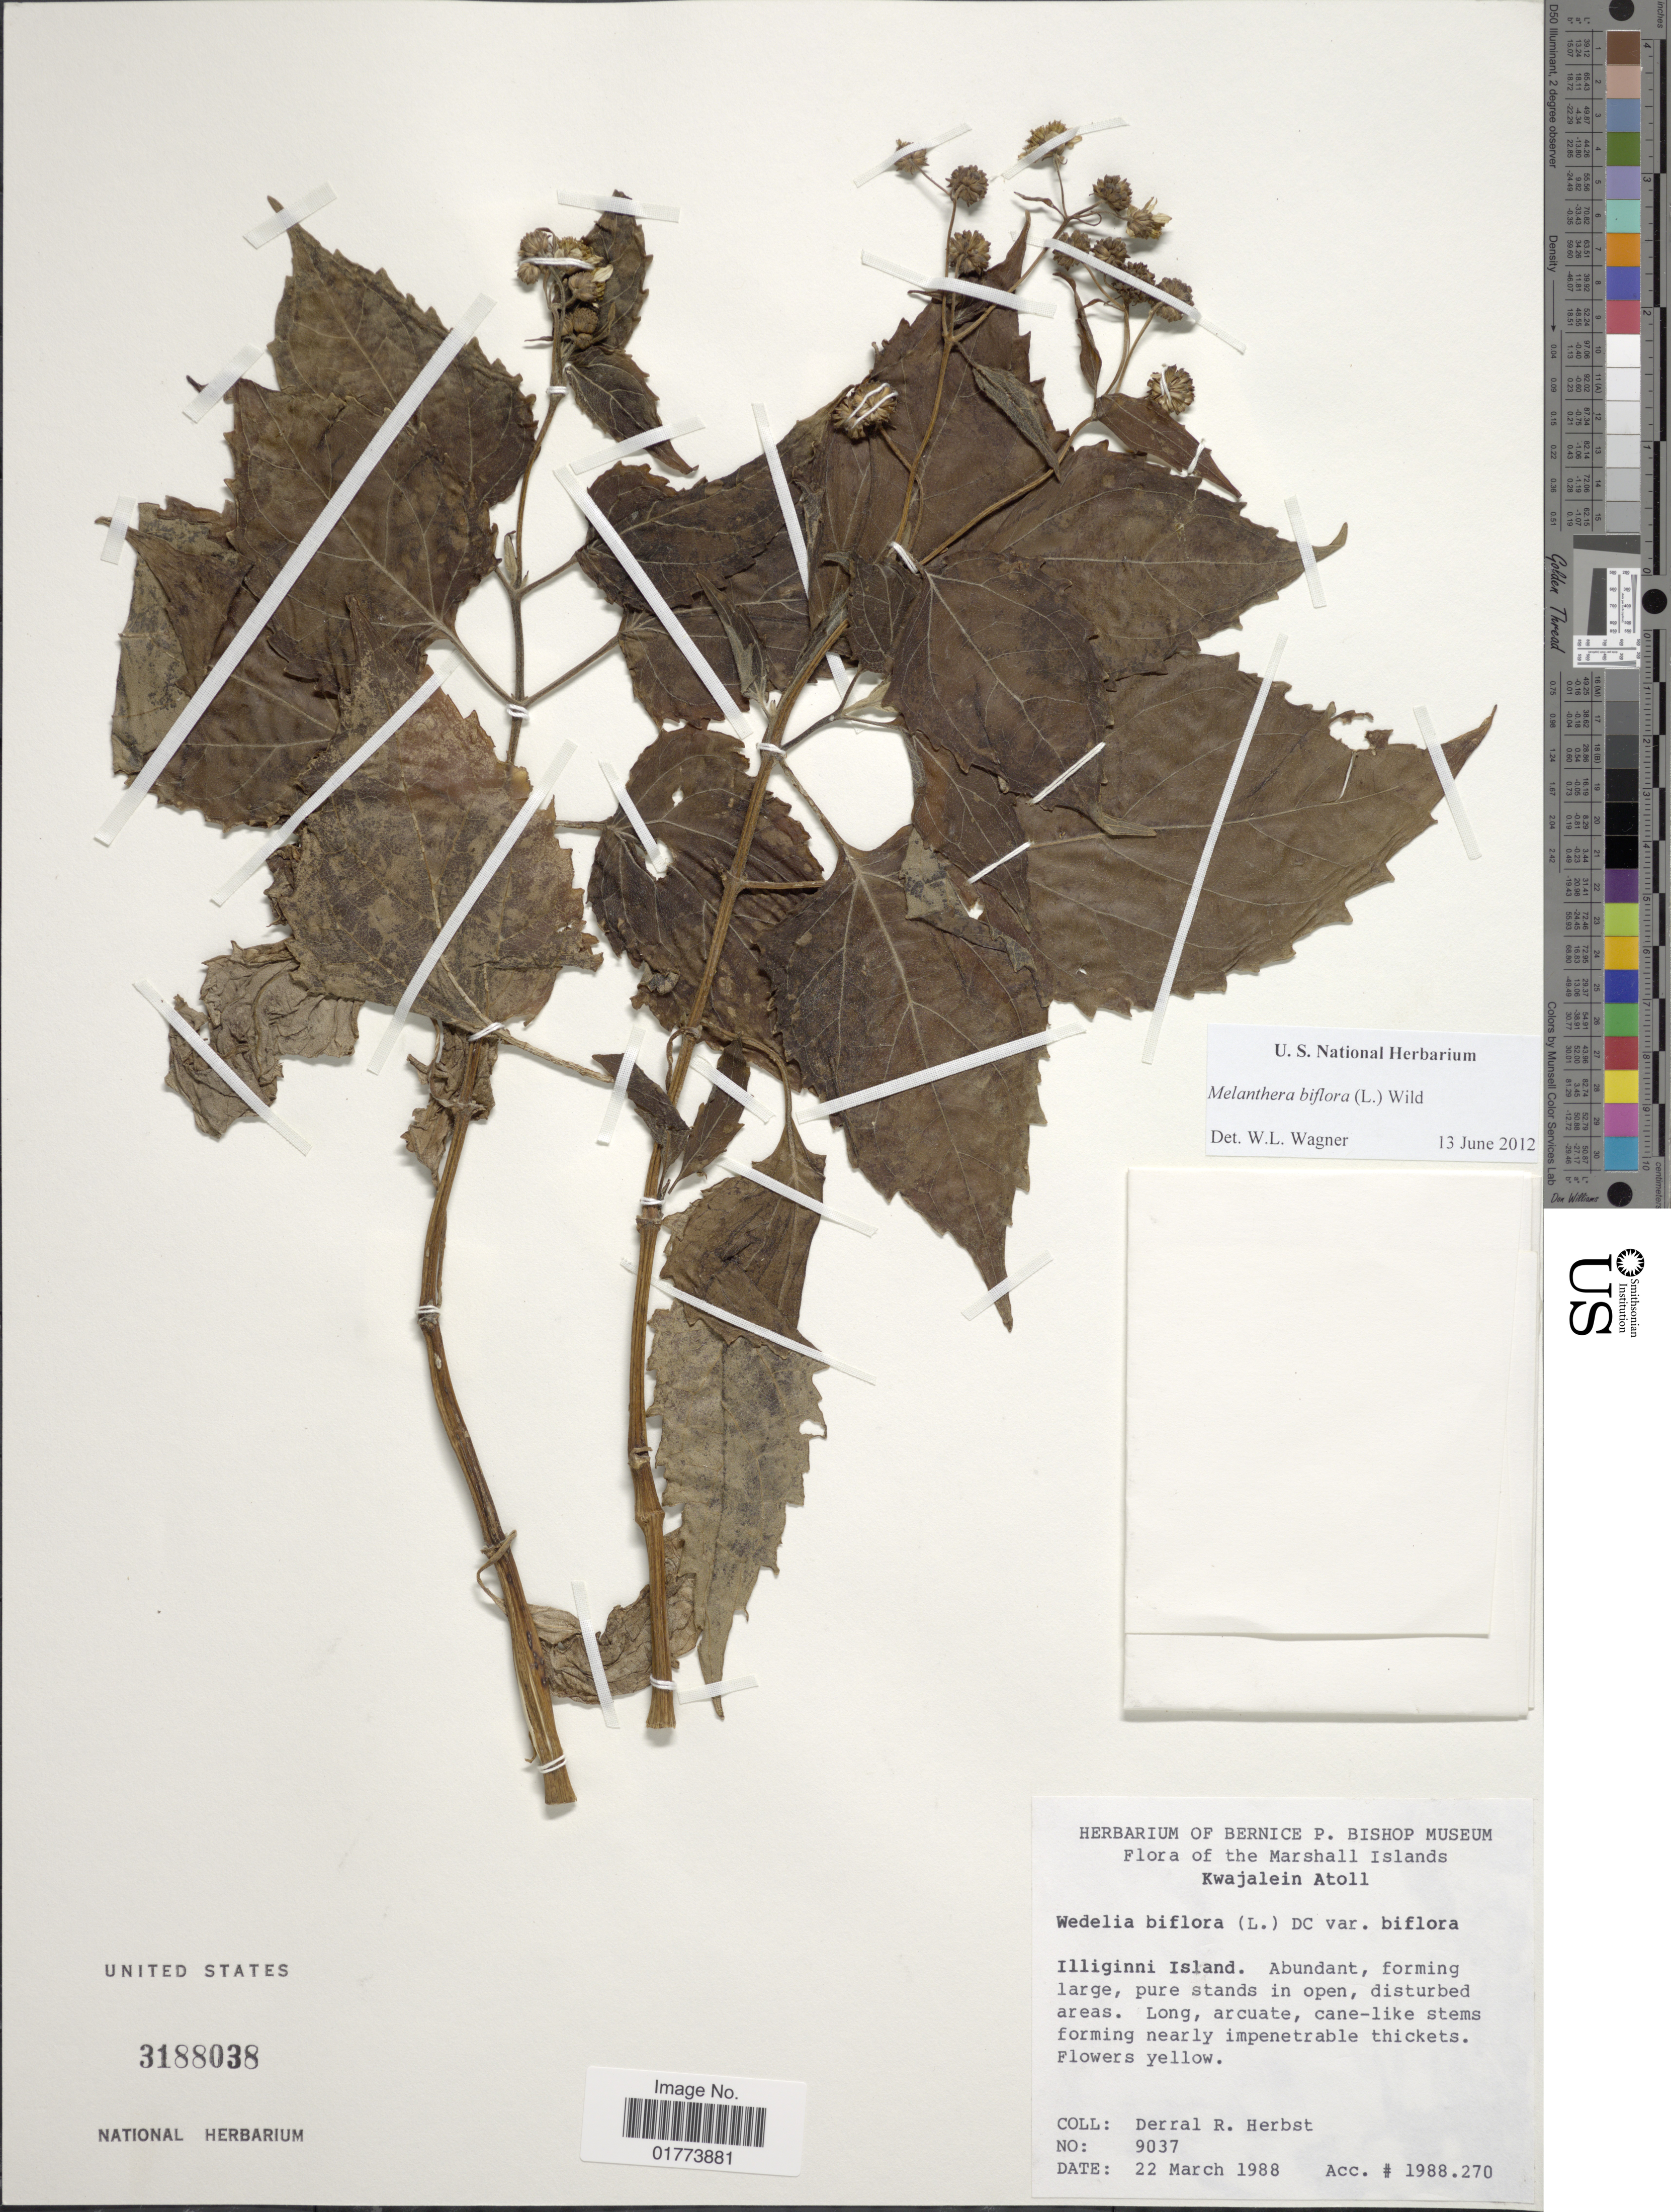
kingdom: Plantae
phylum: Tracheophyta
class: Magnoliopsida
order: Asterales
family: Asteraceae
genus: Wollastonia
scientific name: Wollastonia biflora var. biflora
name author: (L.) DC.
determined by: Wagner, W. L., (BOT), Smithsonian Institution - National Museum of Natural History (UNITED STATES)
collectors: D. R. Herbst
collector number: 9037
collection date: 1988-03-22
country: Marshall Islands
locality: Kwajalein Atoll, Illiginni Island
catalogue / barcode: US 3188038